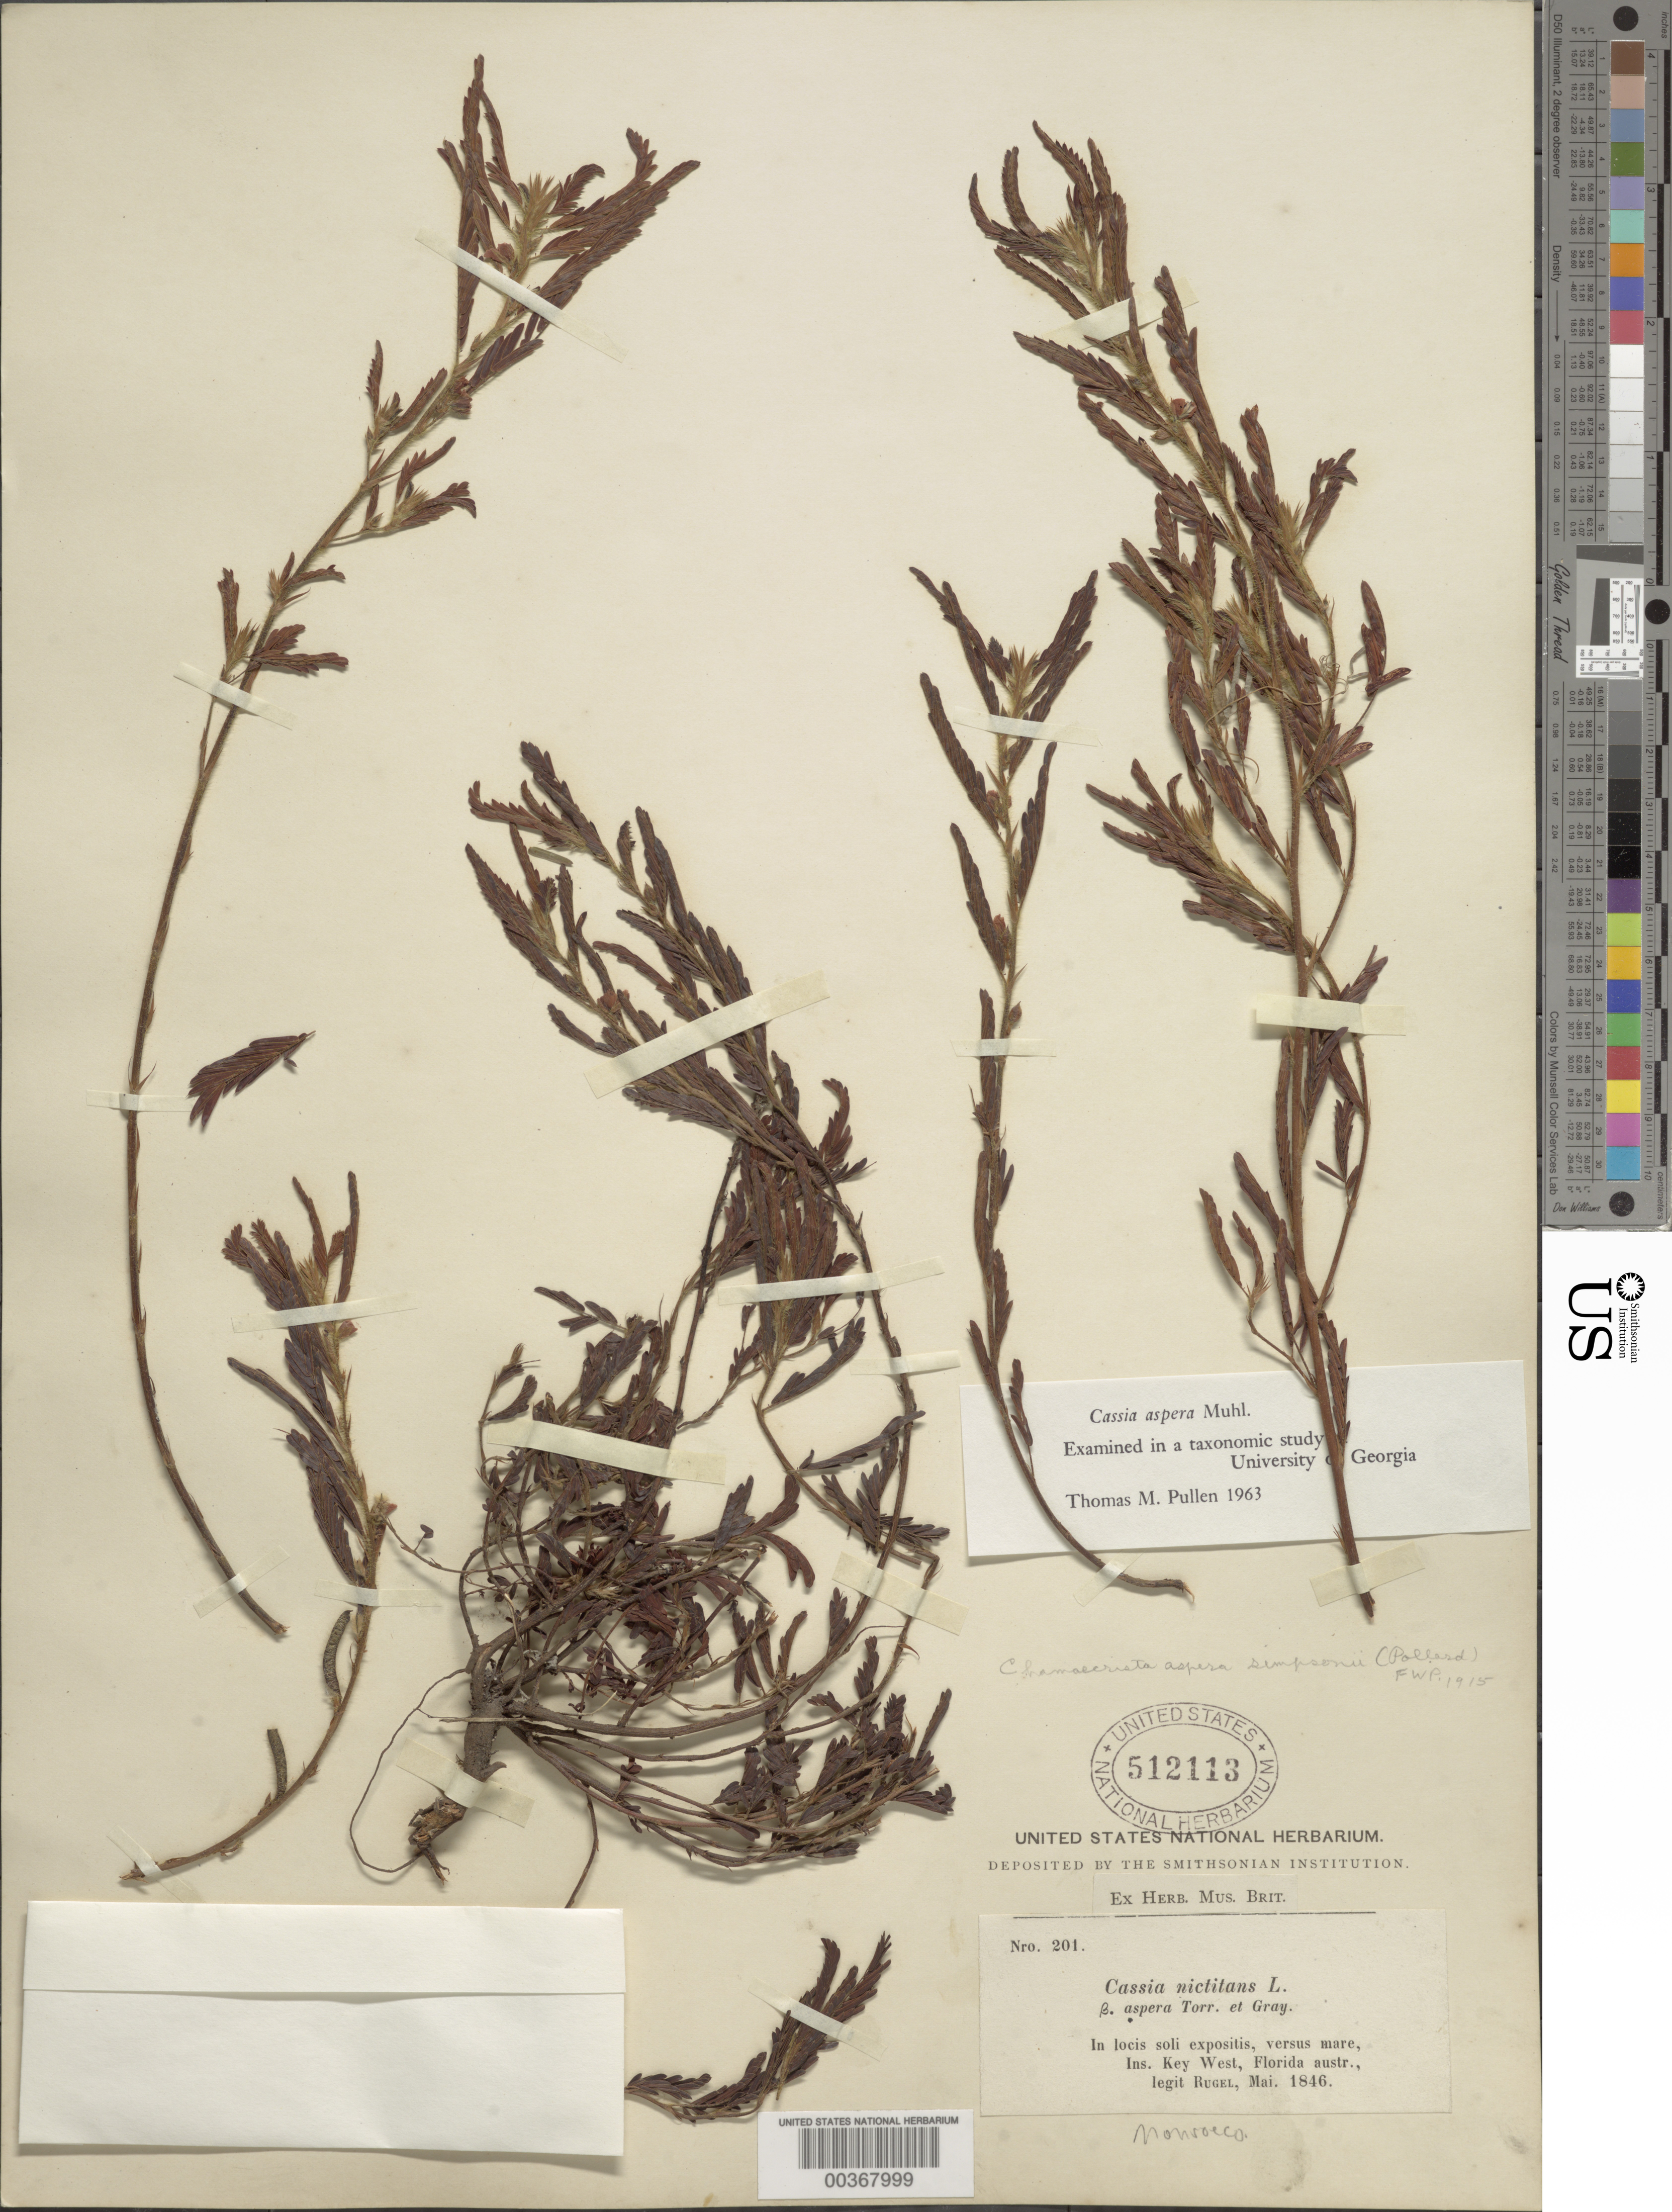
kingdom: Plantae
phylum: Tracheophyta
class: Magnoliopsida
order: Fabales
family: Fabaceae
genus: Chamaecrista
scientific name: Chamaecrista nictitans var. aspera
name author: (Muhl. ex Elliot) H.S. Irwin & Barneby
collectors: F. Rugel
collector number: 201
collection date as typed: May 1846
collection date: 1846-05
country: United States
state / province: Florida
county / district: Monroe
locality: Key west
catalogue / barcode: US 512113